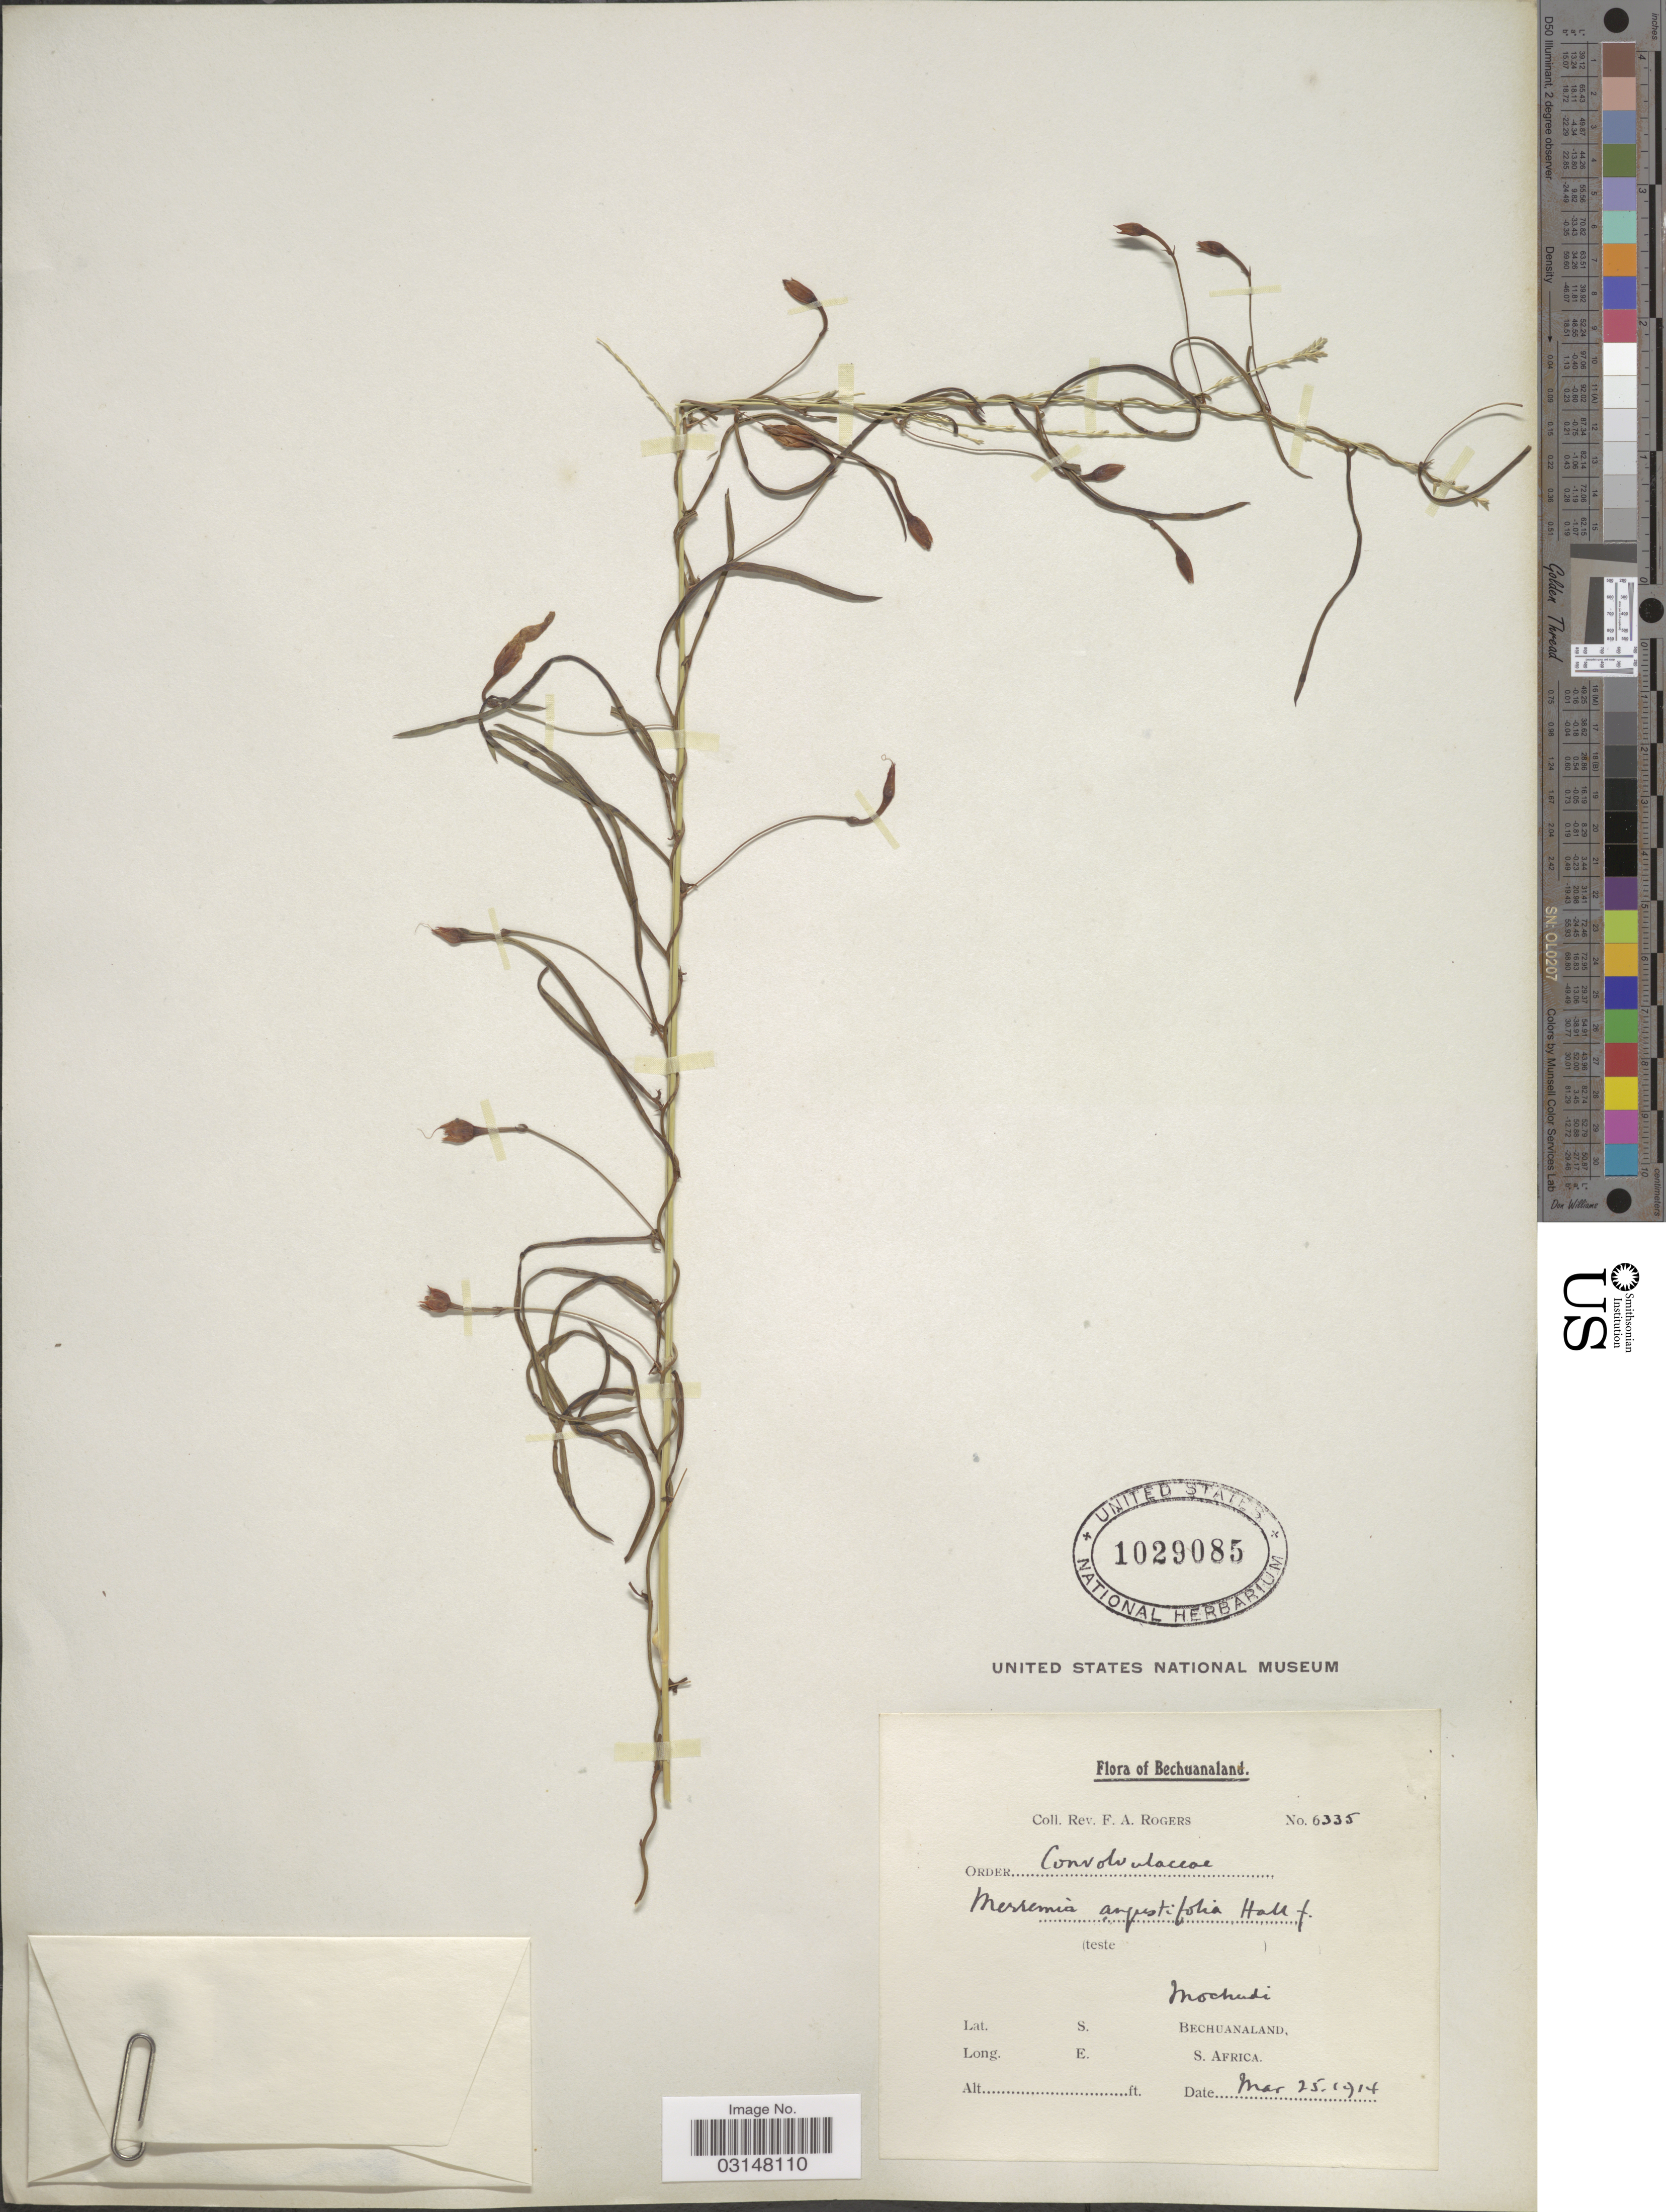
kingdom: Plantae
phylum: Tracheophyta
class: Magnoliopsida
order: Solanales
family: Convolvulaceae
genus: Xenostegia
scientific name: Xenostegia tridentata subsp. angustifolia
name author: Lejoly & Lisowski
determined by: Strong, Mark T., (BOT), Smithsonian Institution - National Museum of Natural History (UNITED STATES)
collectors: F. A. Rogers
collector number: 6335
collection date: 1914-03-25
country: Botswana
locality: Mochudi, Bechuanaland, S. Africa.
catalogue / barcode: US 1029085